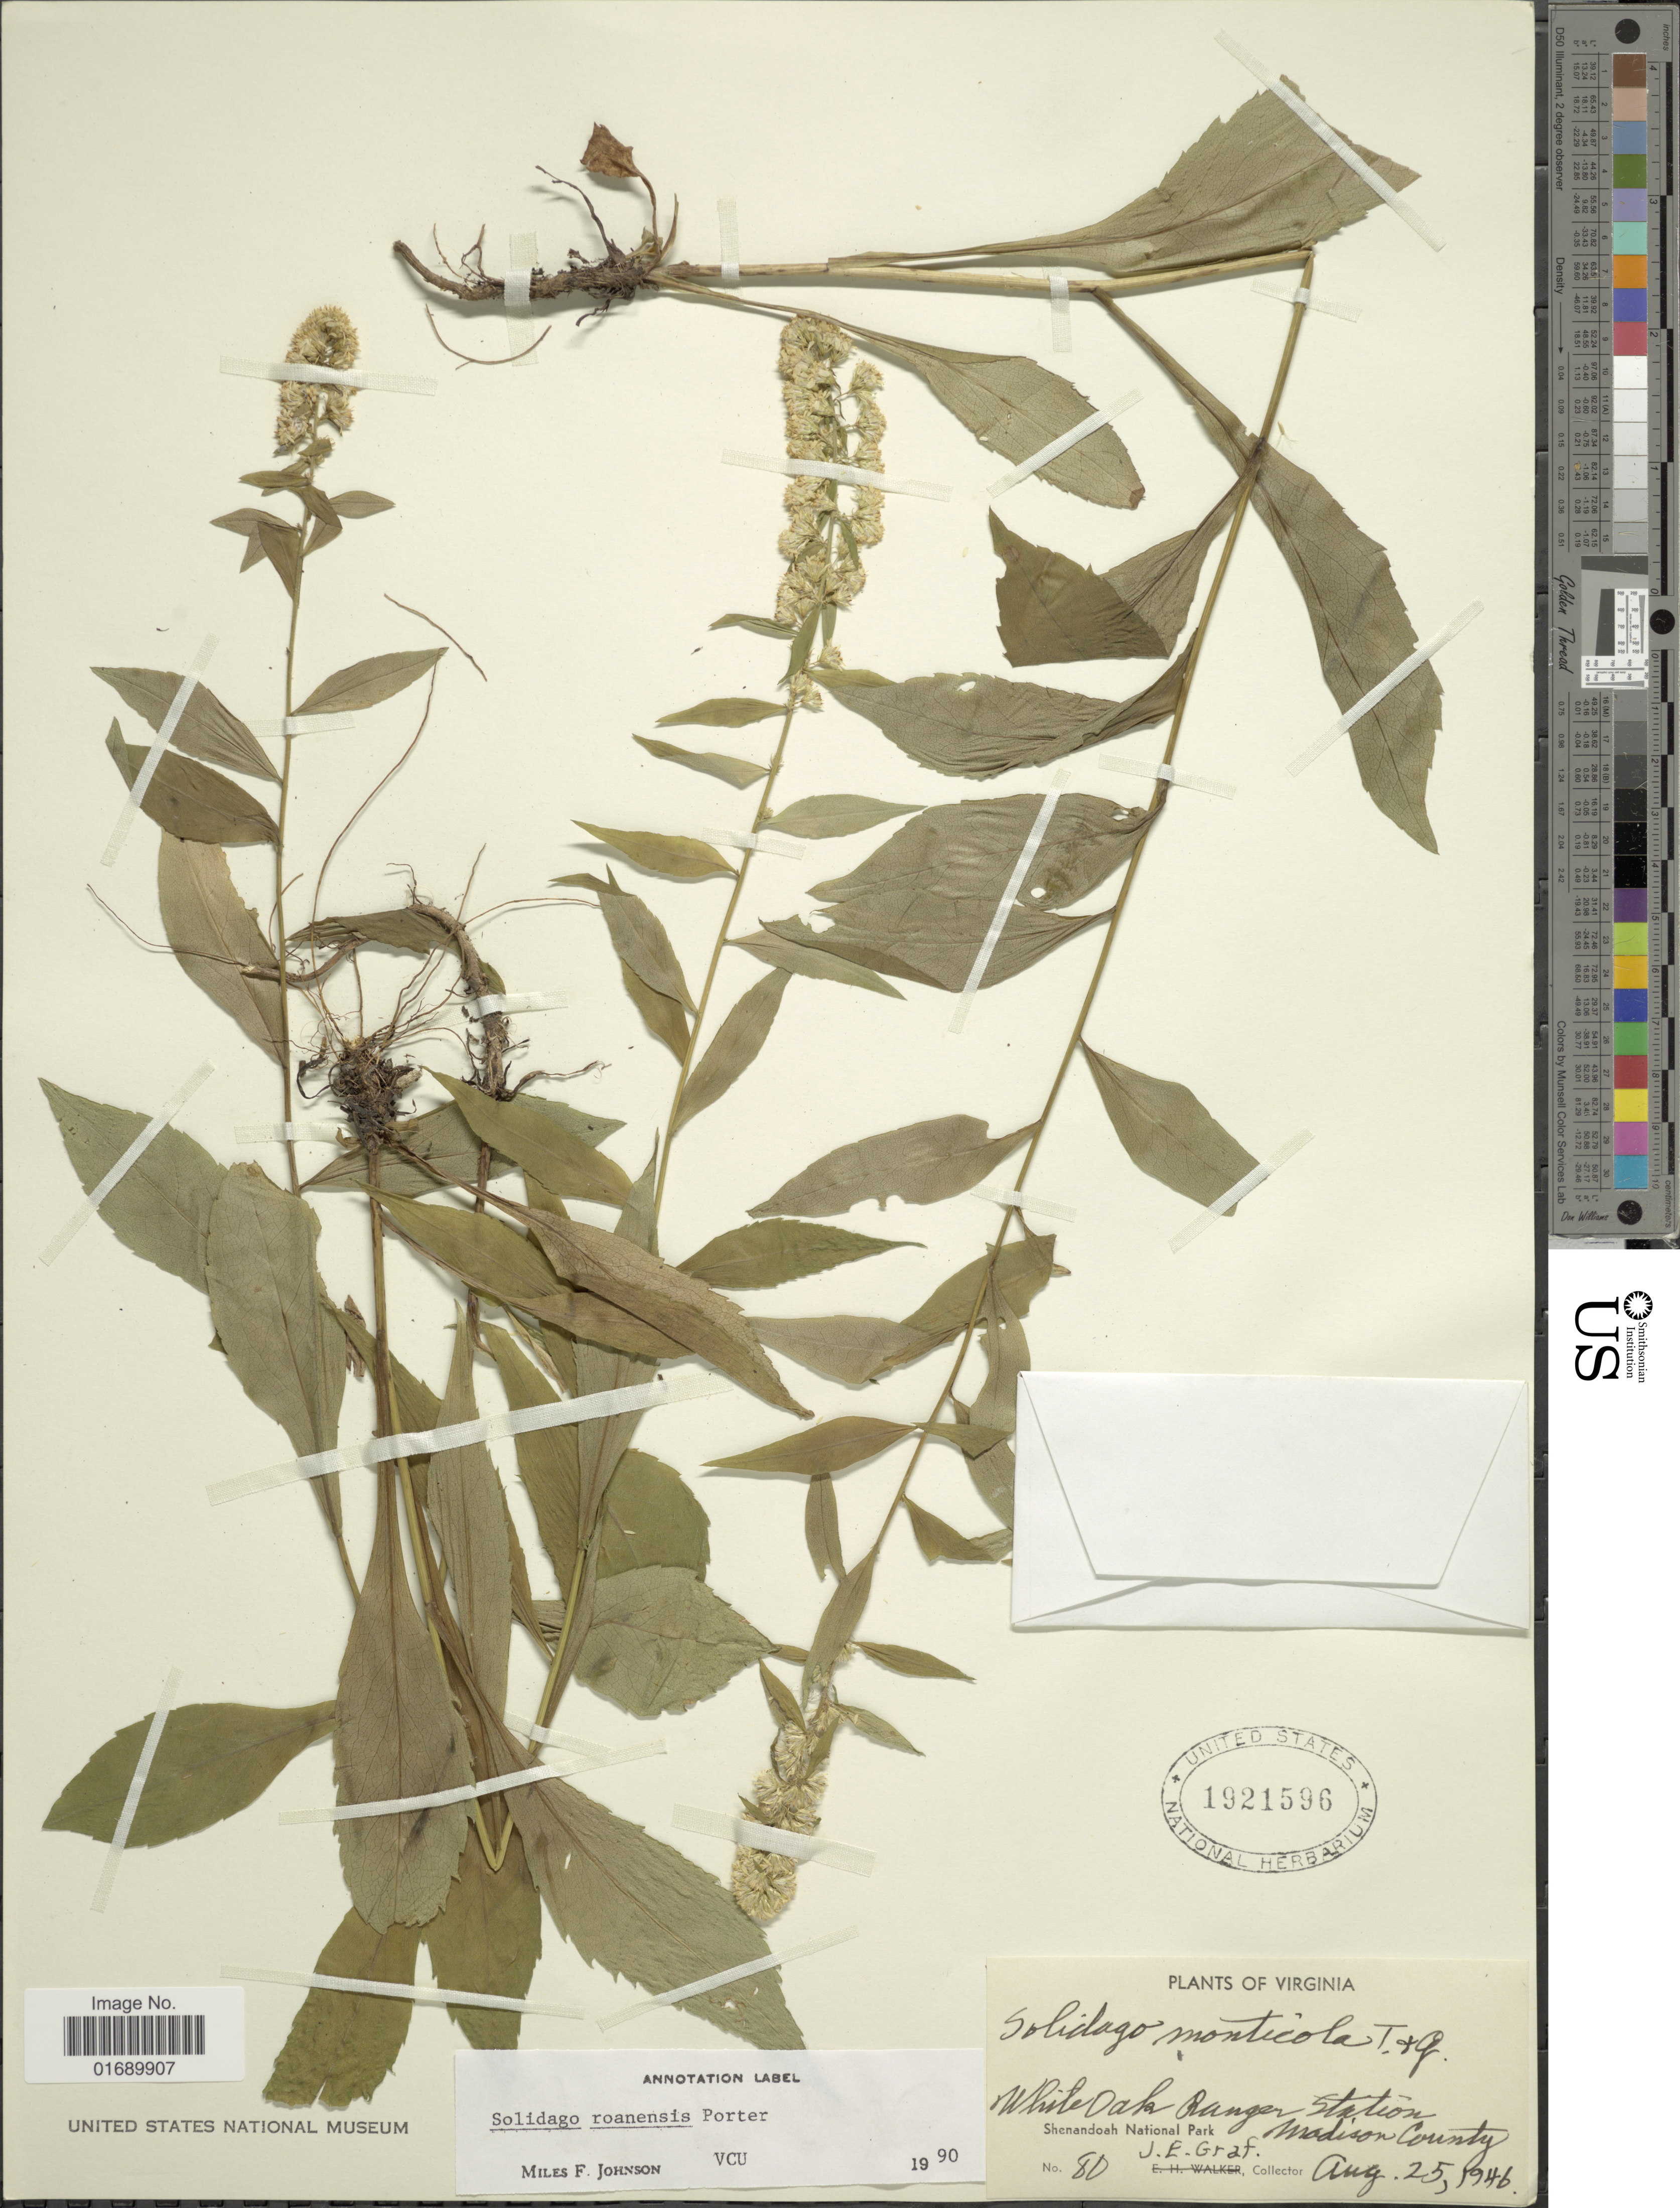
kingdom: Plantae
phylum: Tracheophyta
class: Magnoliopsida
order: Asterales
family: Asteraceae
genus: Solidago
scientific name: Solidago roanensis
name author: Porter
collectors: J. Graf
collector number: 80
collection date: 1946-08-25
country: United States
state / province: Virginia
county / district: Madison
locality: White Oak Ranger Station, Shenandoah National Park, Modison County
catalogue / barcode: US 1921596